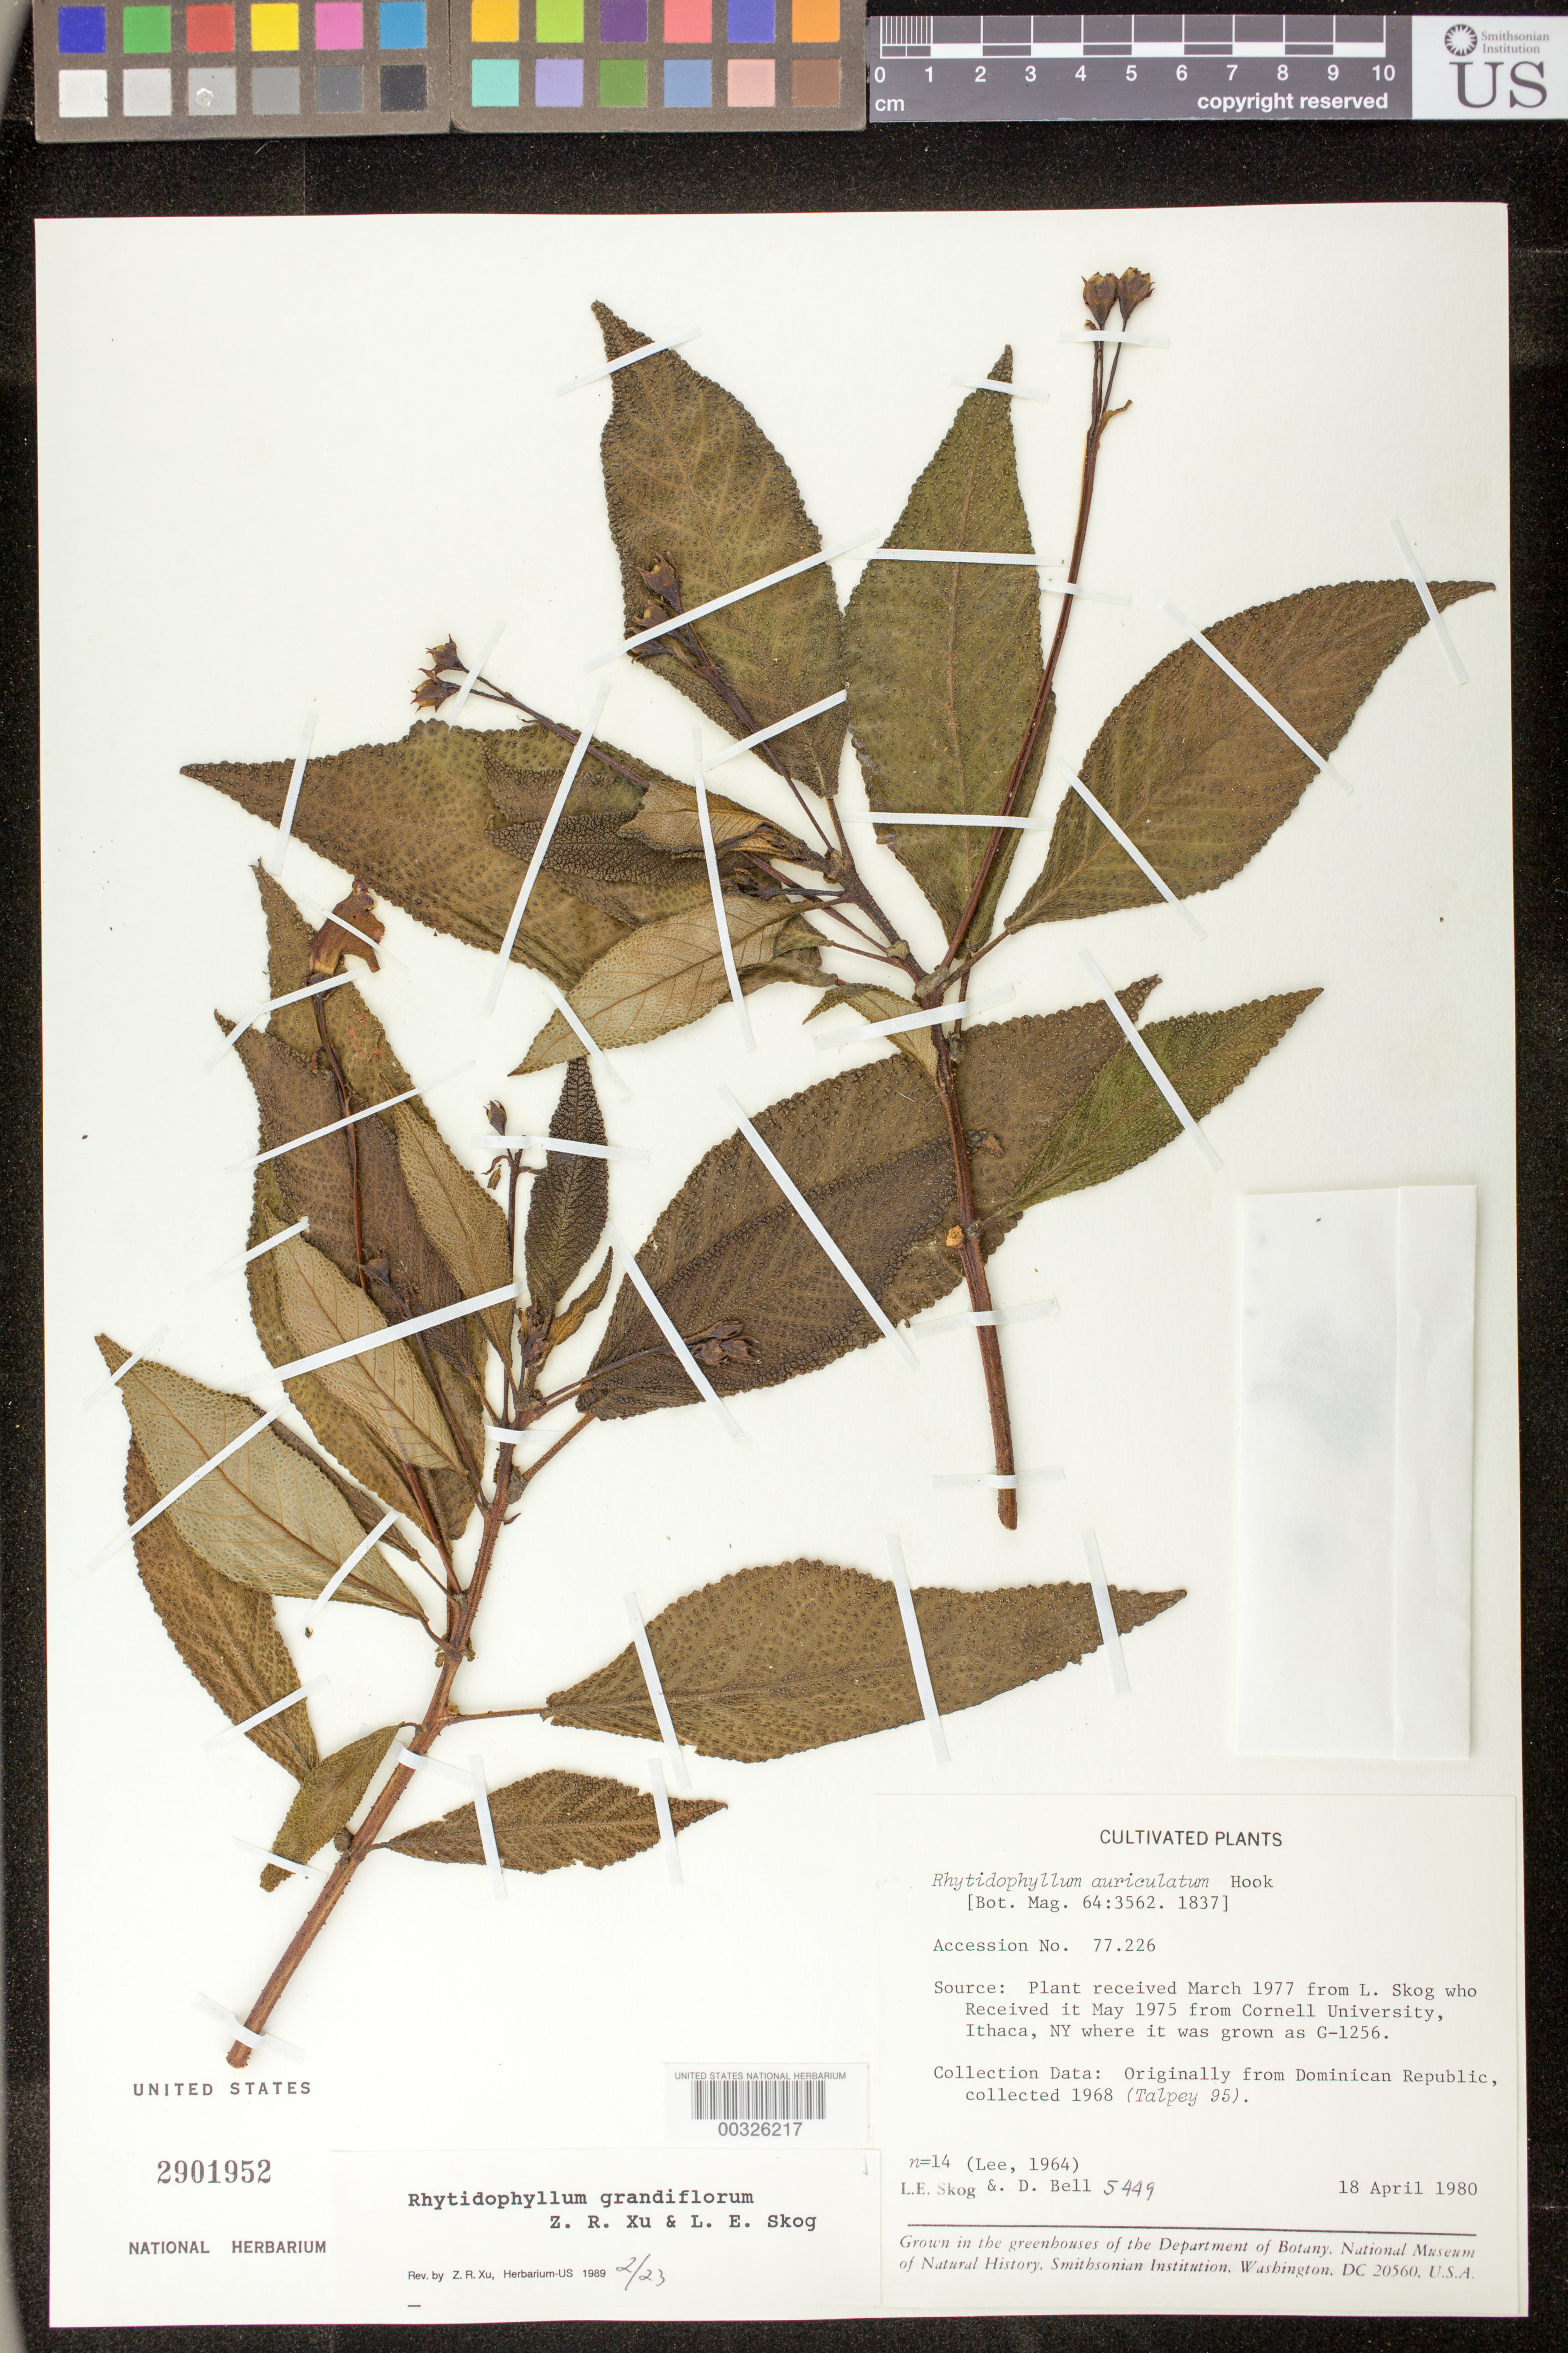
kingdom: Plantae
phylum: Tracheophyta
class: Magnoliopsida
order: Lamiales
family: Gesneriaceae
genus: Rhytidophyllum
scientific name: Rhytidophyllum grandiflorum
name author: Xu & L.E. Skog ex Zanoni & Jiménez Rodr.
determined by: Skog, Laurence E.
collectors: L. E. Skog & D. A. Bell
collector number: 5449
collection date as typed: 18 Apr 1980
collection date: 1980-04-18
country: Dominican Republic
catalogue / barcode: US 2901952